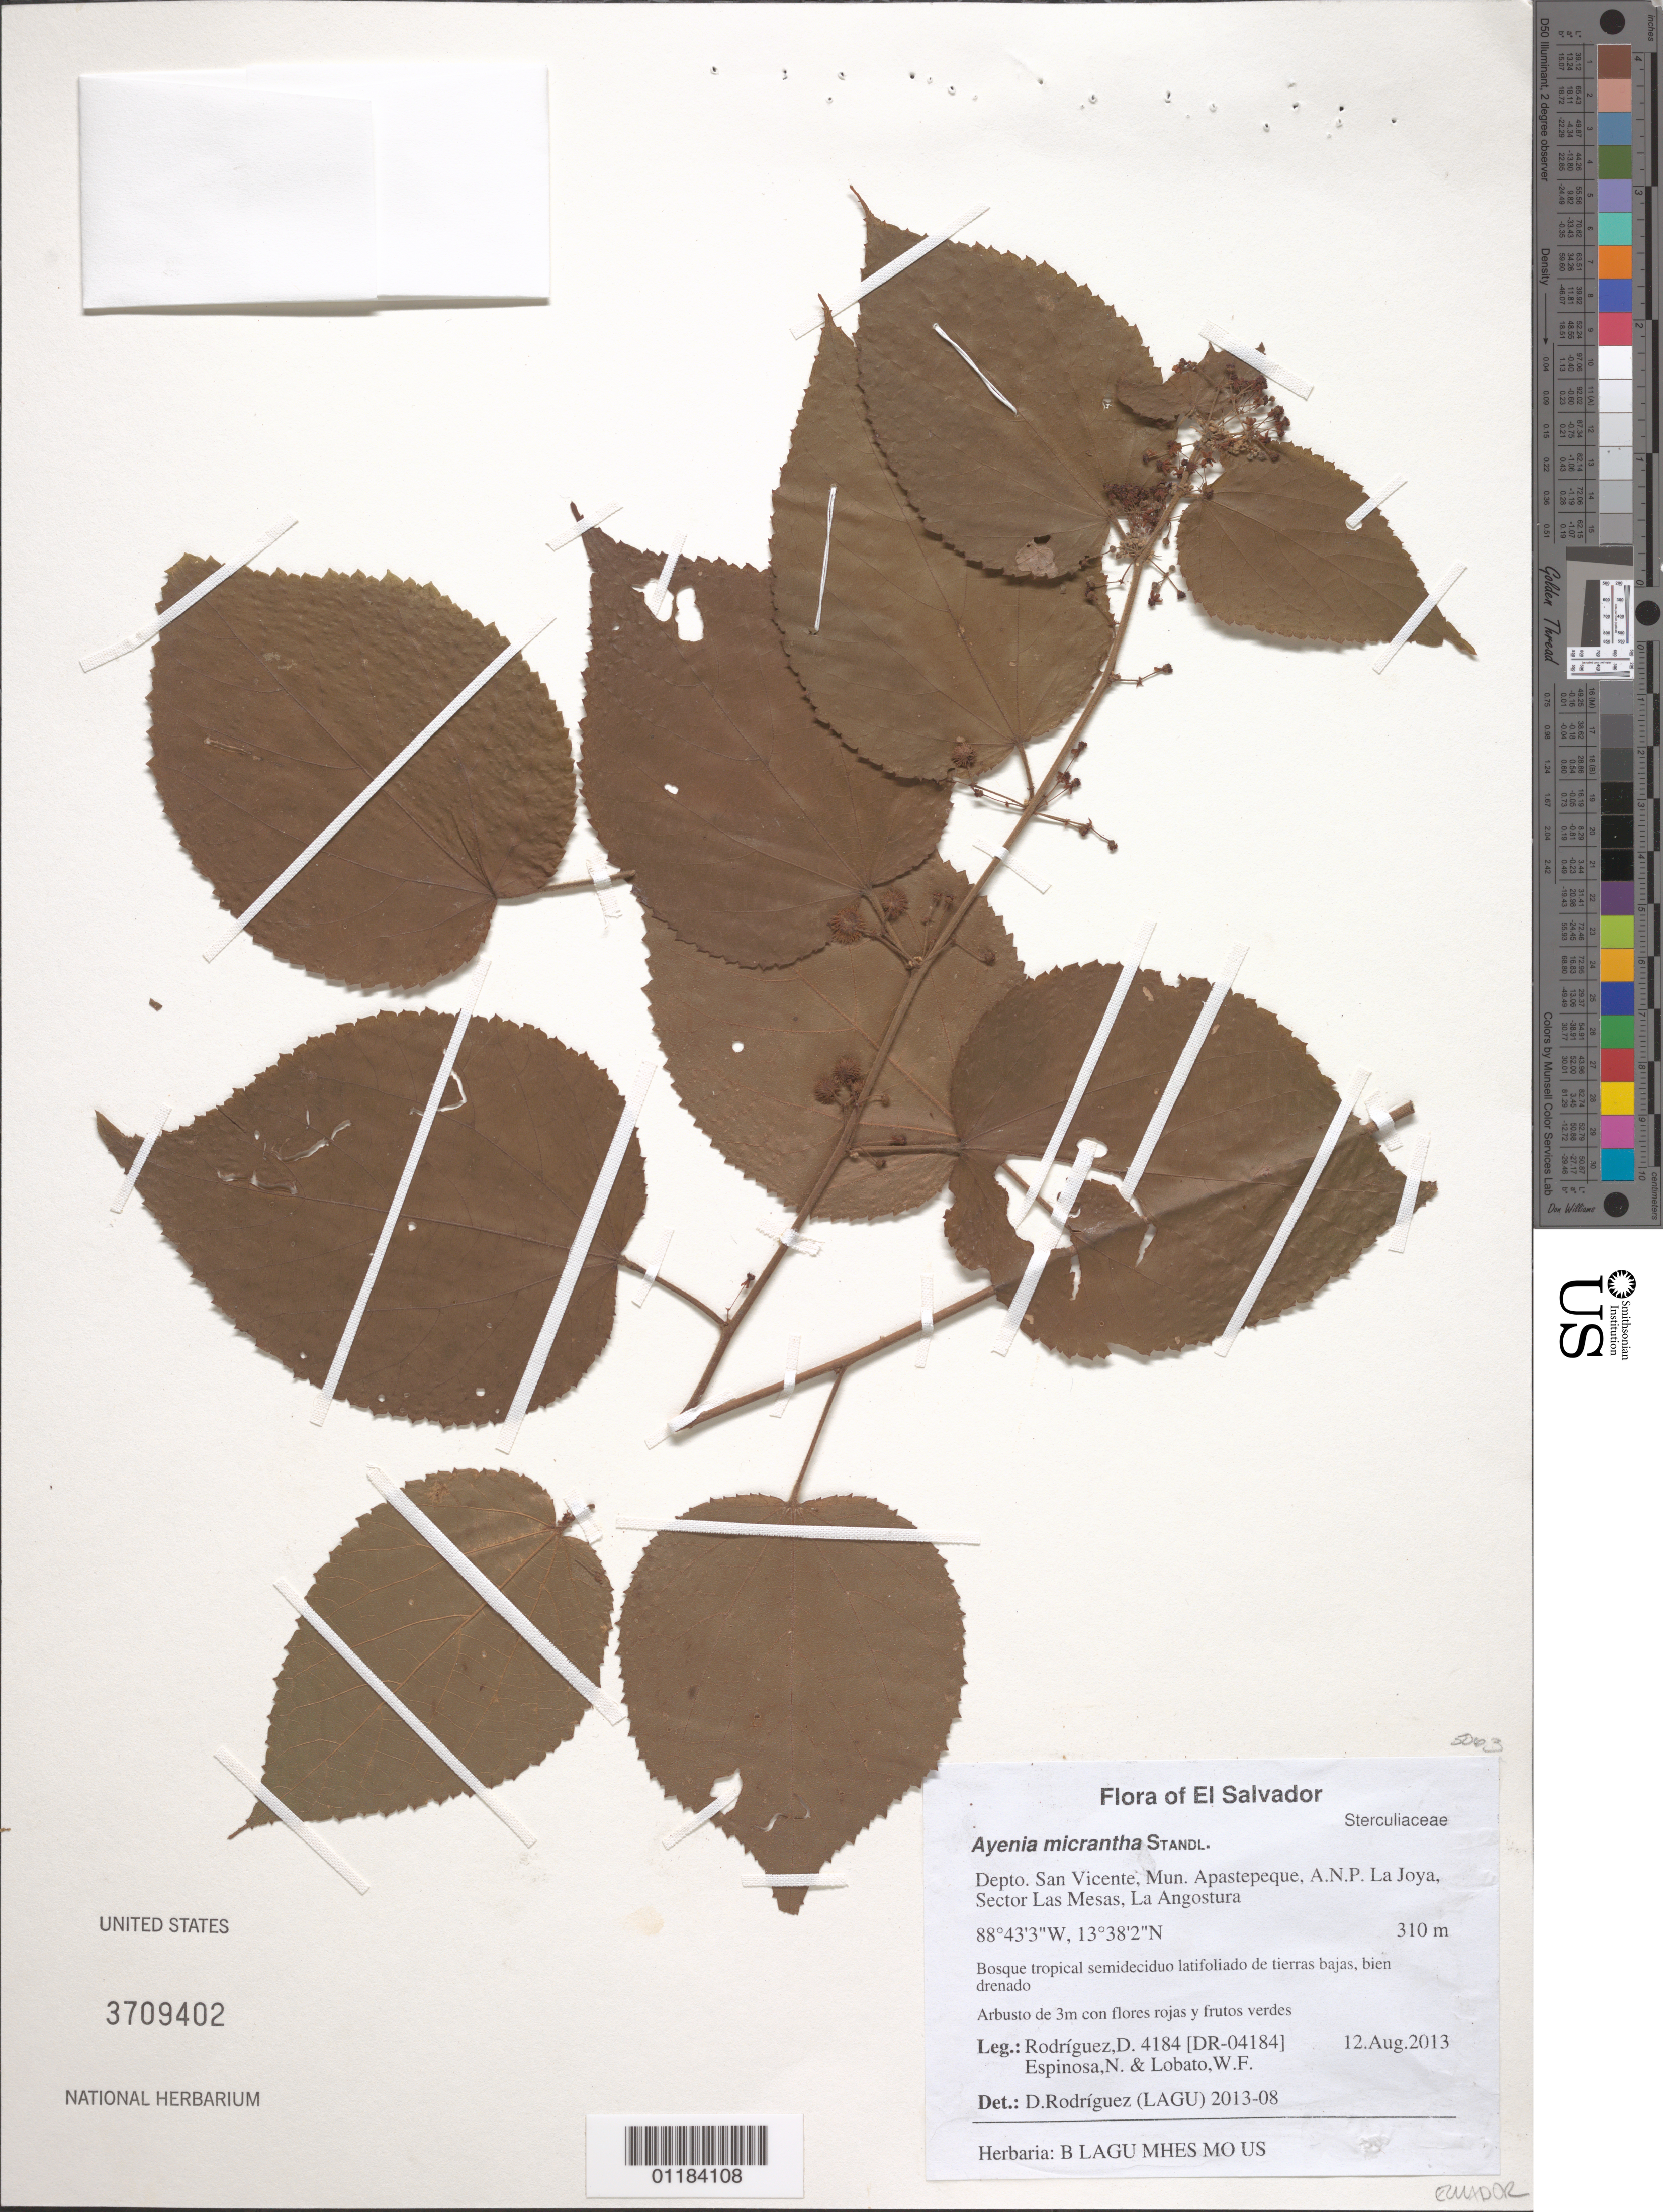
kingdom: Plantae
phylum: Tracheophyta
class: Magnoliopsida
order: Malvales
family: Malvaceae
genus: Ayenia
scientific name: Ayenia micrantha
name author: Standl.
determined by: Rodriguez, D., (LAGU), Asociacion Jardin Botanico La Laguna, Urbanizacion Plan de La Laguna (EL SALVADOR)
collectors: D. Rodriguez, N. Espinosa & W. Lobato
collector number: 4184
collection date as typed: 12.Aug.2013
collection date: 2013-08-12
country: El Salvador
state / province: San Vincente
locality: Mun. Apastepeque, A.N.P. La Joya, Sector Las Mesas, La Angostura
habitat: bosque tropical semideciduo latifoliado de tierras bajas, bien drenado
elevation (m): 310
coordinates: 13 35 46 N, 88 42 55 W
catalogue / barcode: US 3709402